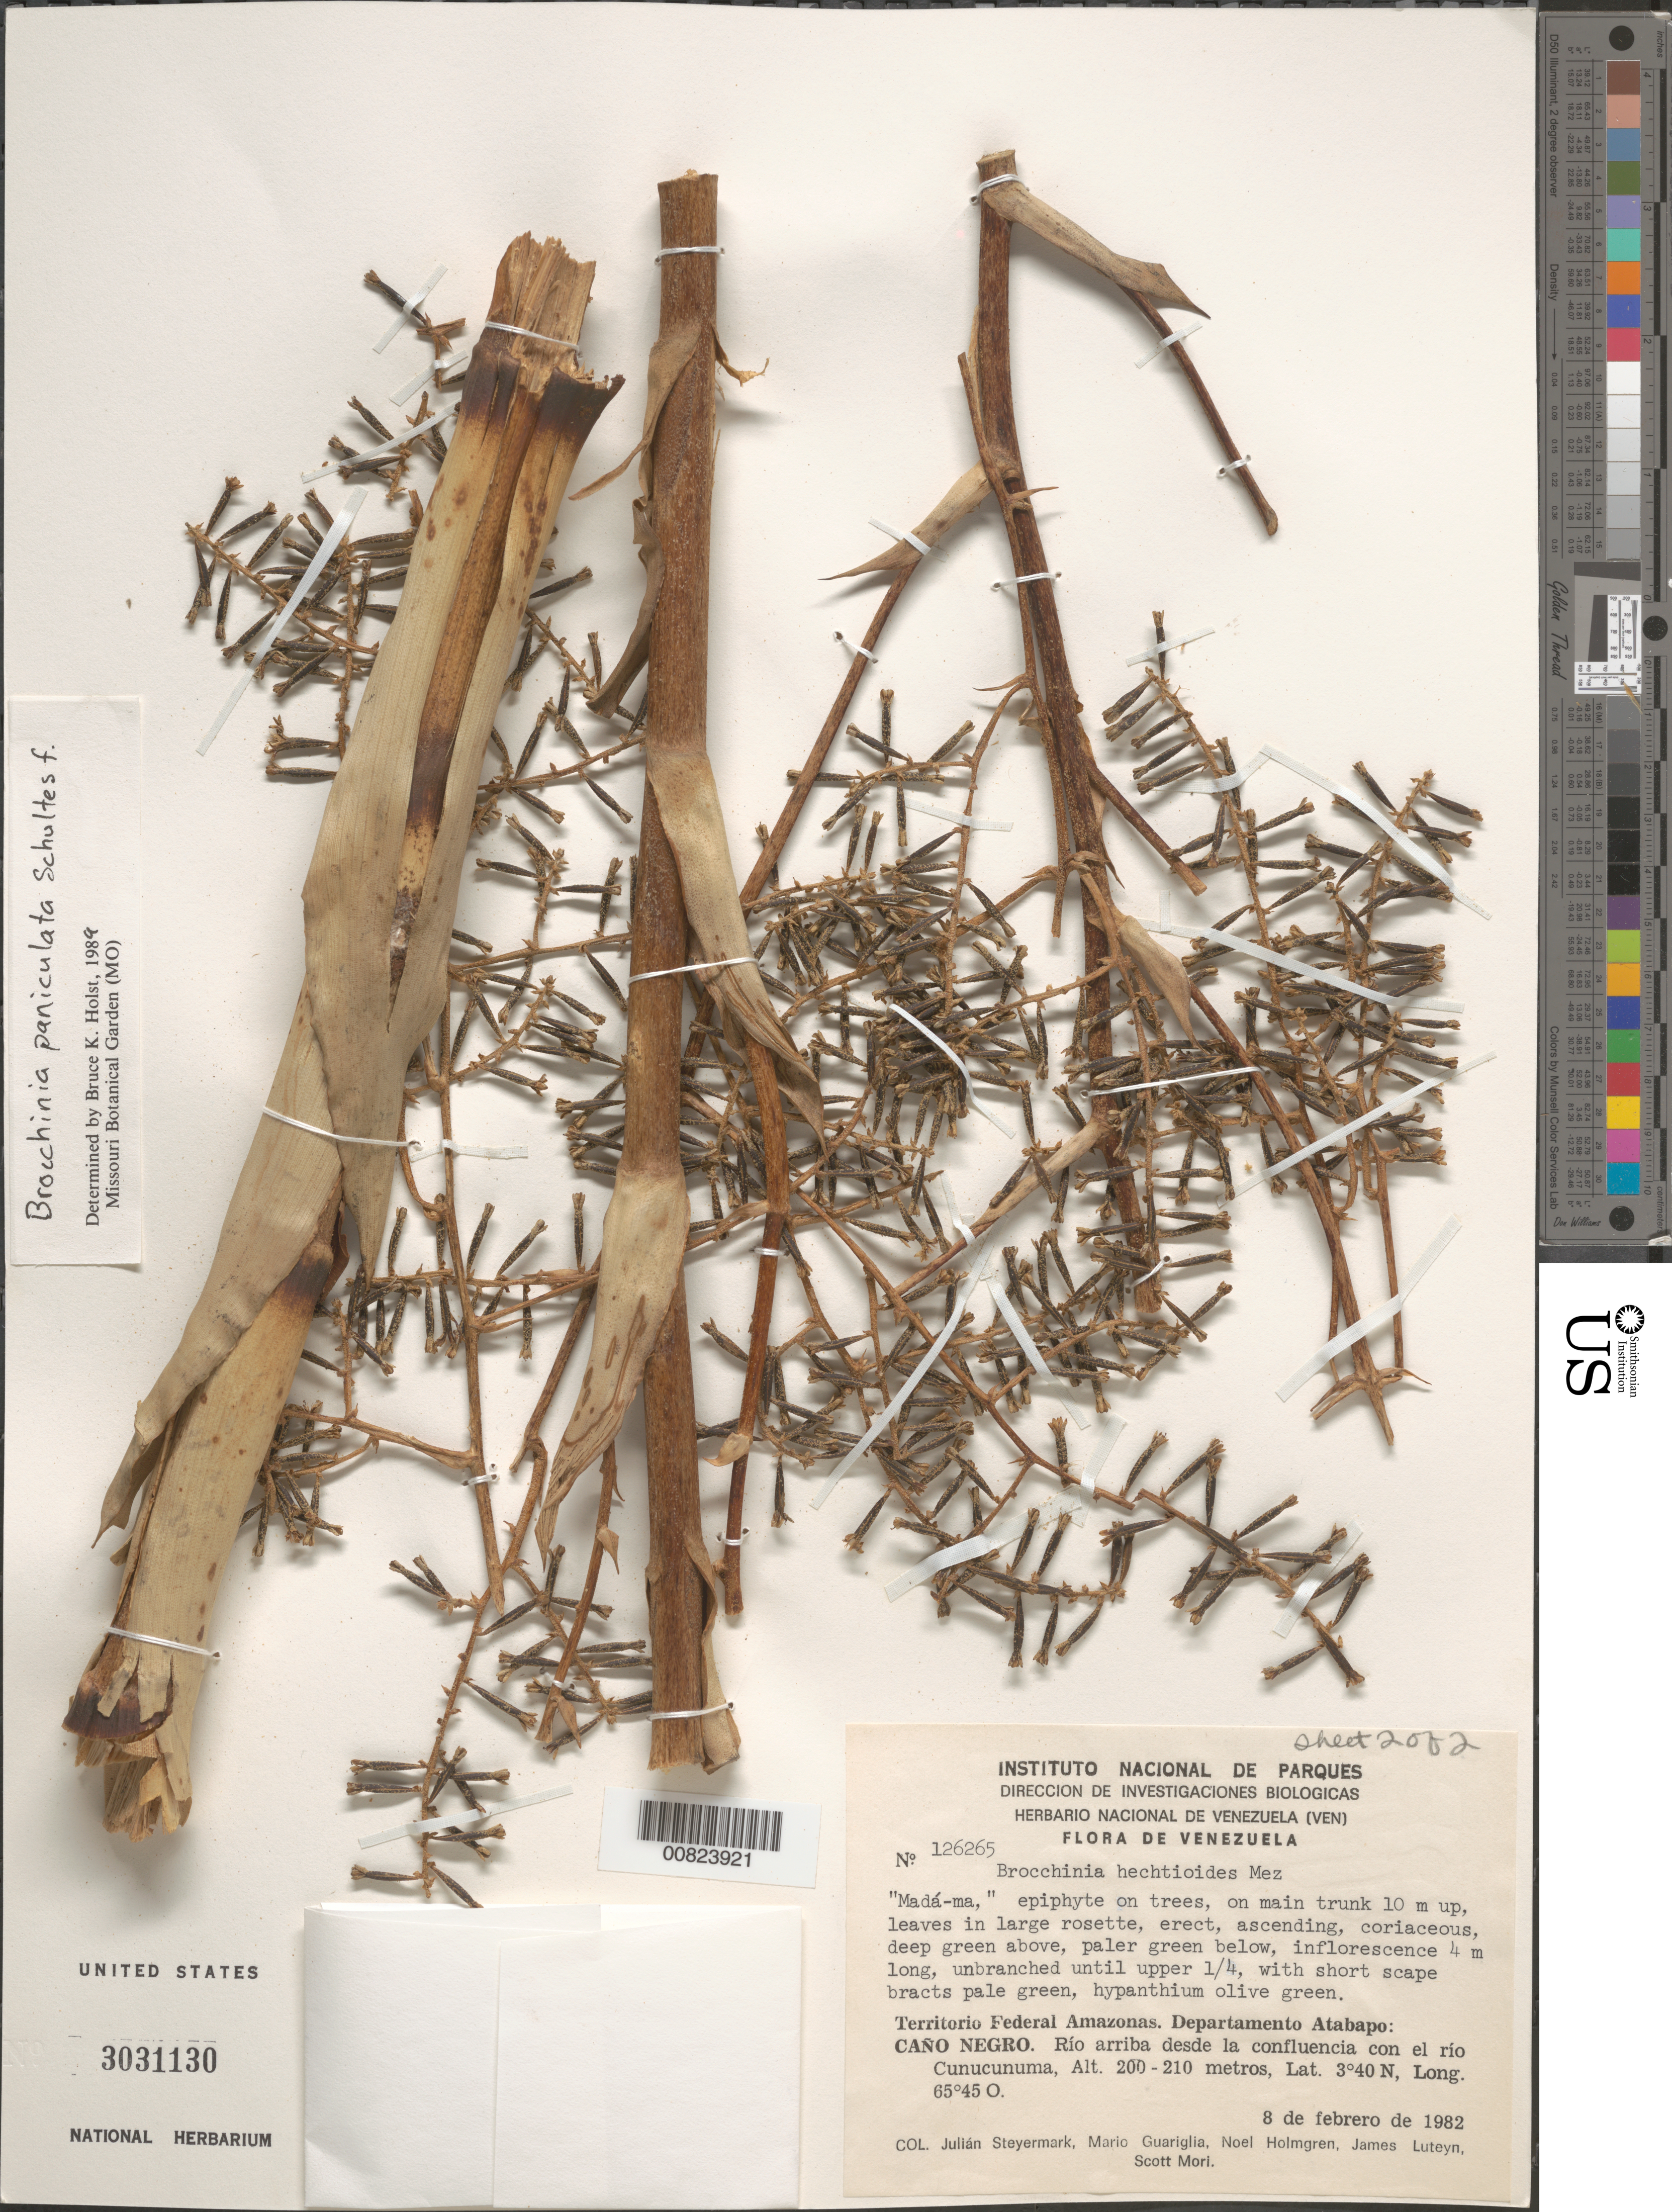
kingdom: Plantae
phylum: Tracheophyta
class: Liliopsida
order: Poales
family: Bromeliaceae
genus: Brocchinia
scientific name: Brocchinia paniculata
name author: Schult. f.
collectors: J. Steyermark, M. Guariglia, N. H. Holmgren, J. L. Luteyn & S. Mori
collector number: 126265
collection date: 1982-02-08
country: Venezuela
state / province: Amazonas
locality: Territorio Federal Amazonas. Departamento Atabapo: Caño Negro. Río arriba desde la confluencia con el río Cunucunuma.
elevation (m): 200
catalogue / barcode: US 3031130